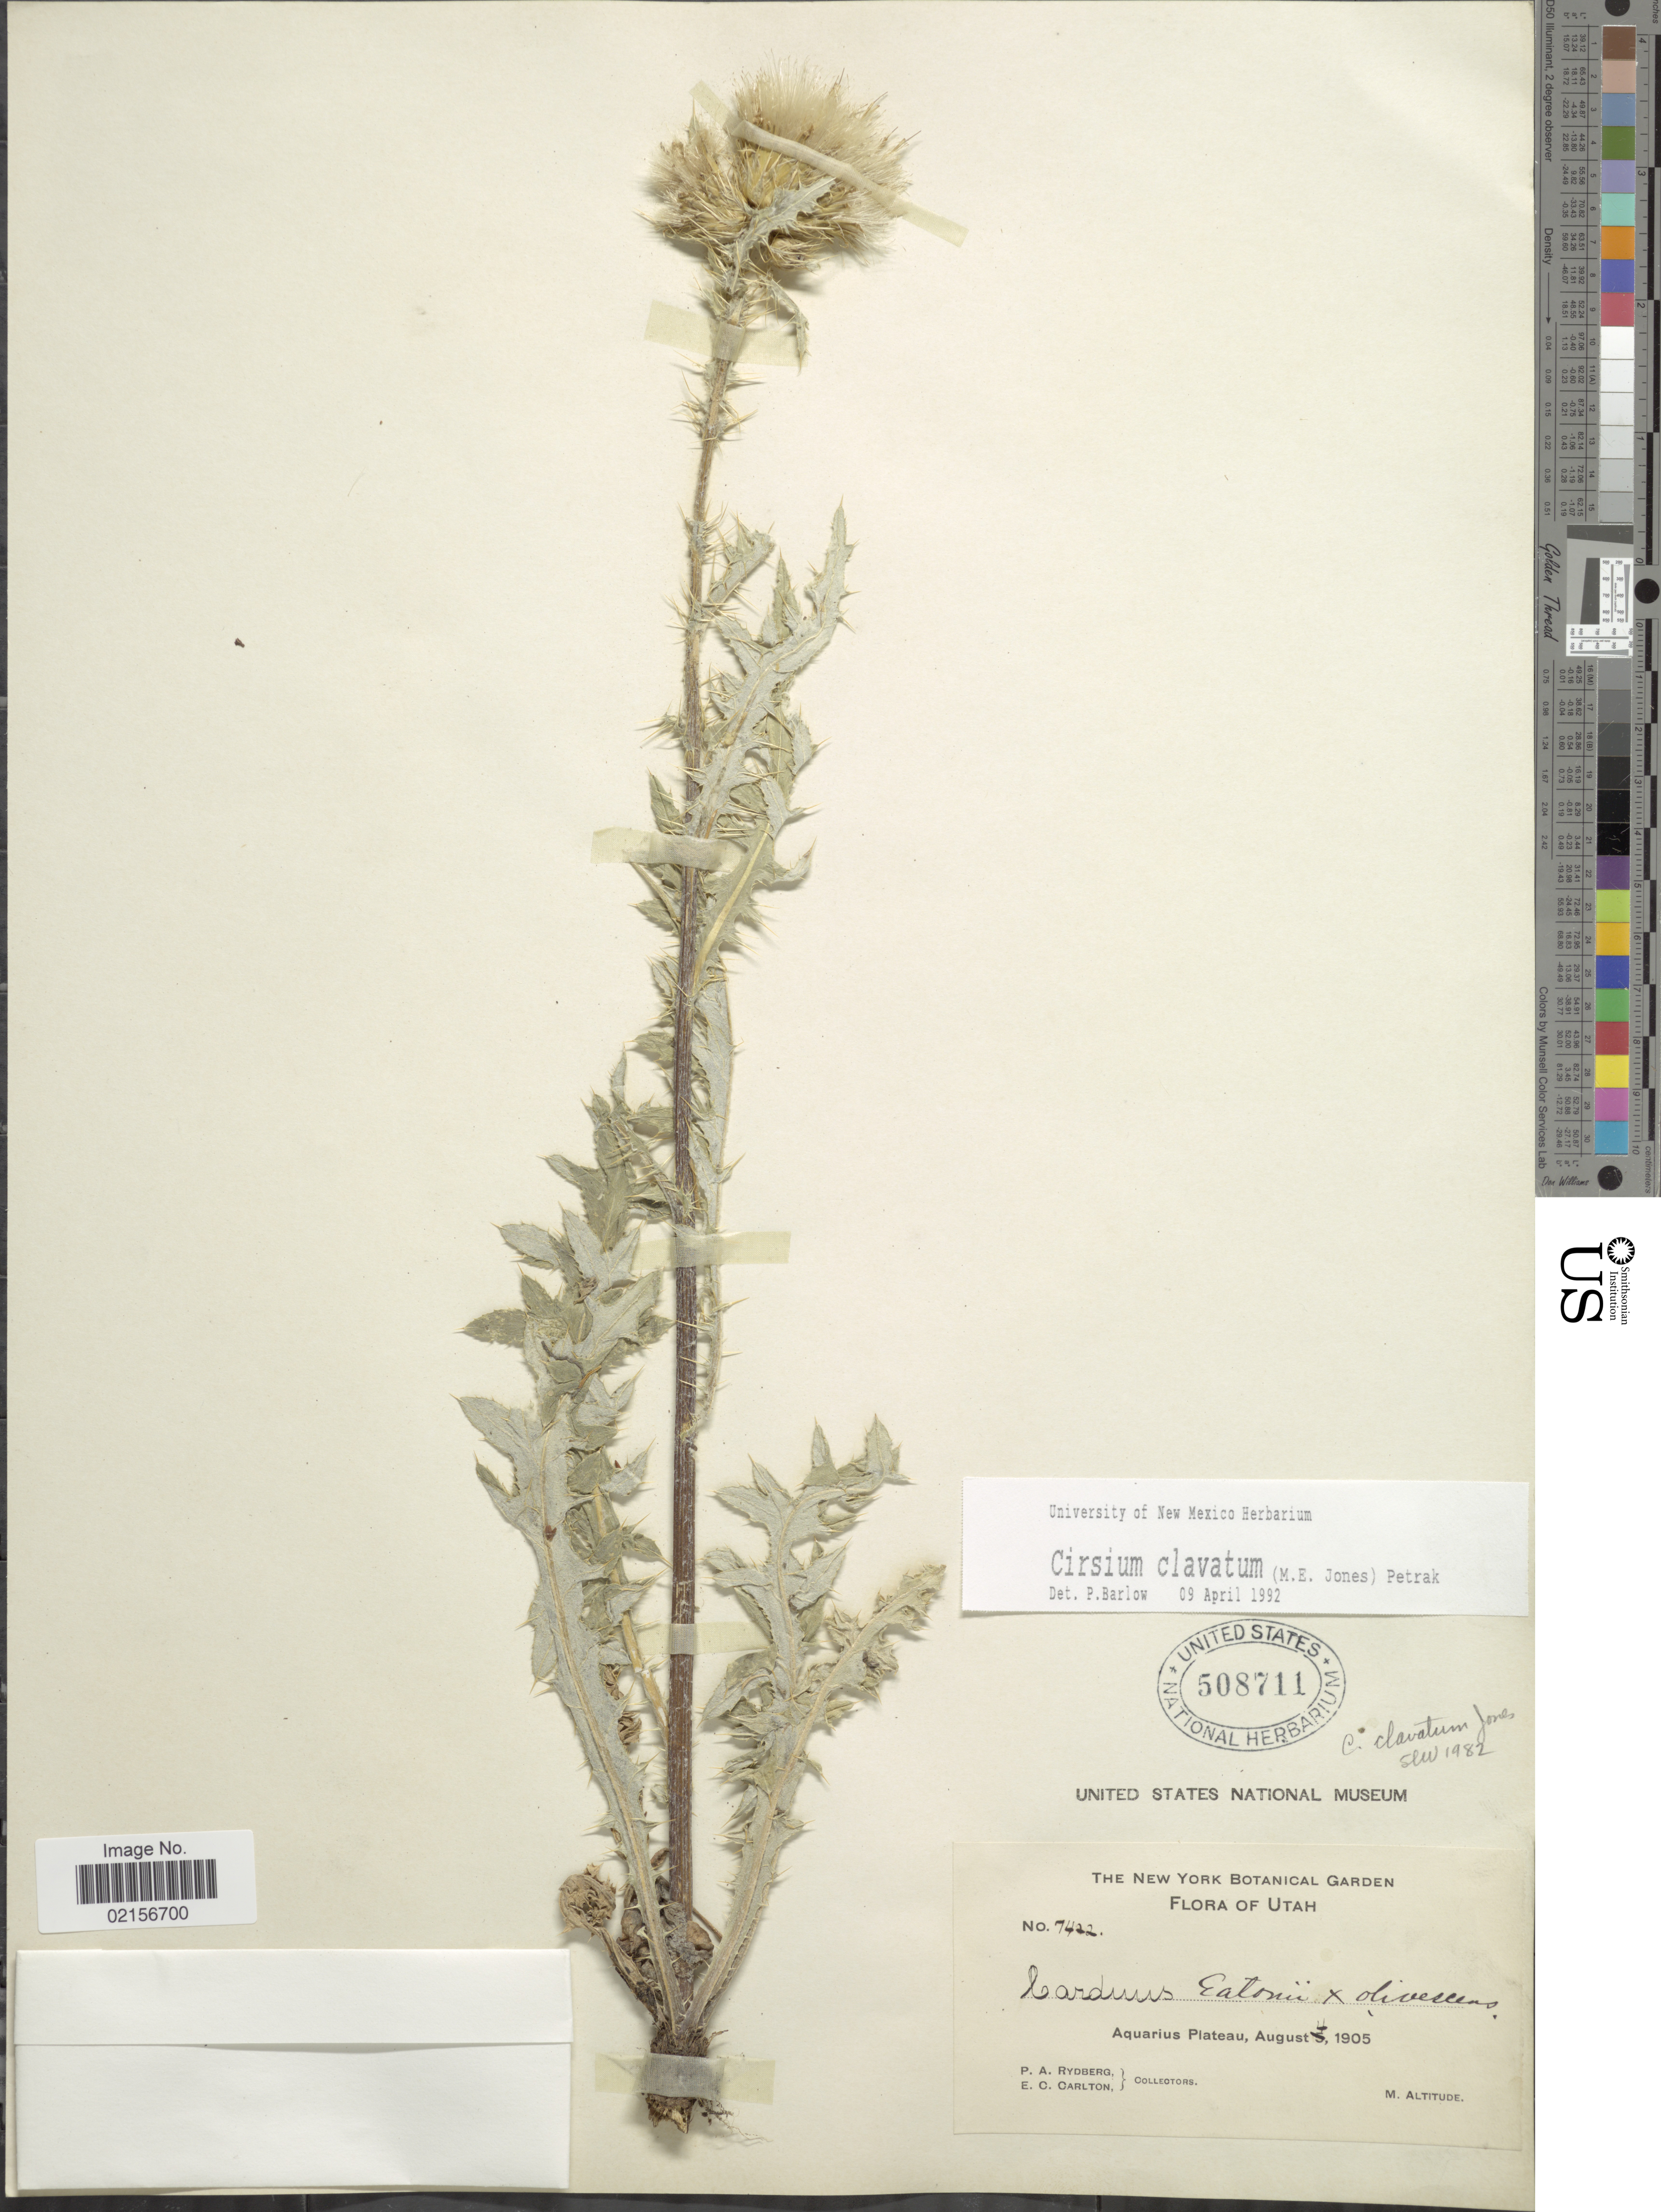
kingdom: Plantae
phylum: Tracheophyta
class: Magnoliopsida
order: Asterales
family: Asteraceae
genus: Cirsium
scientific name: Cirsium clavatum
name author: (M.E. Jones) Petr.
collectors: P. A. Rydberg & E. Carlton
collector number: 7422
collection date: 1905-08-04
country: United States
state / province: Utah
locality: Aquarius Plateau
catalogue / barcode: US 508711